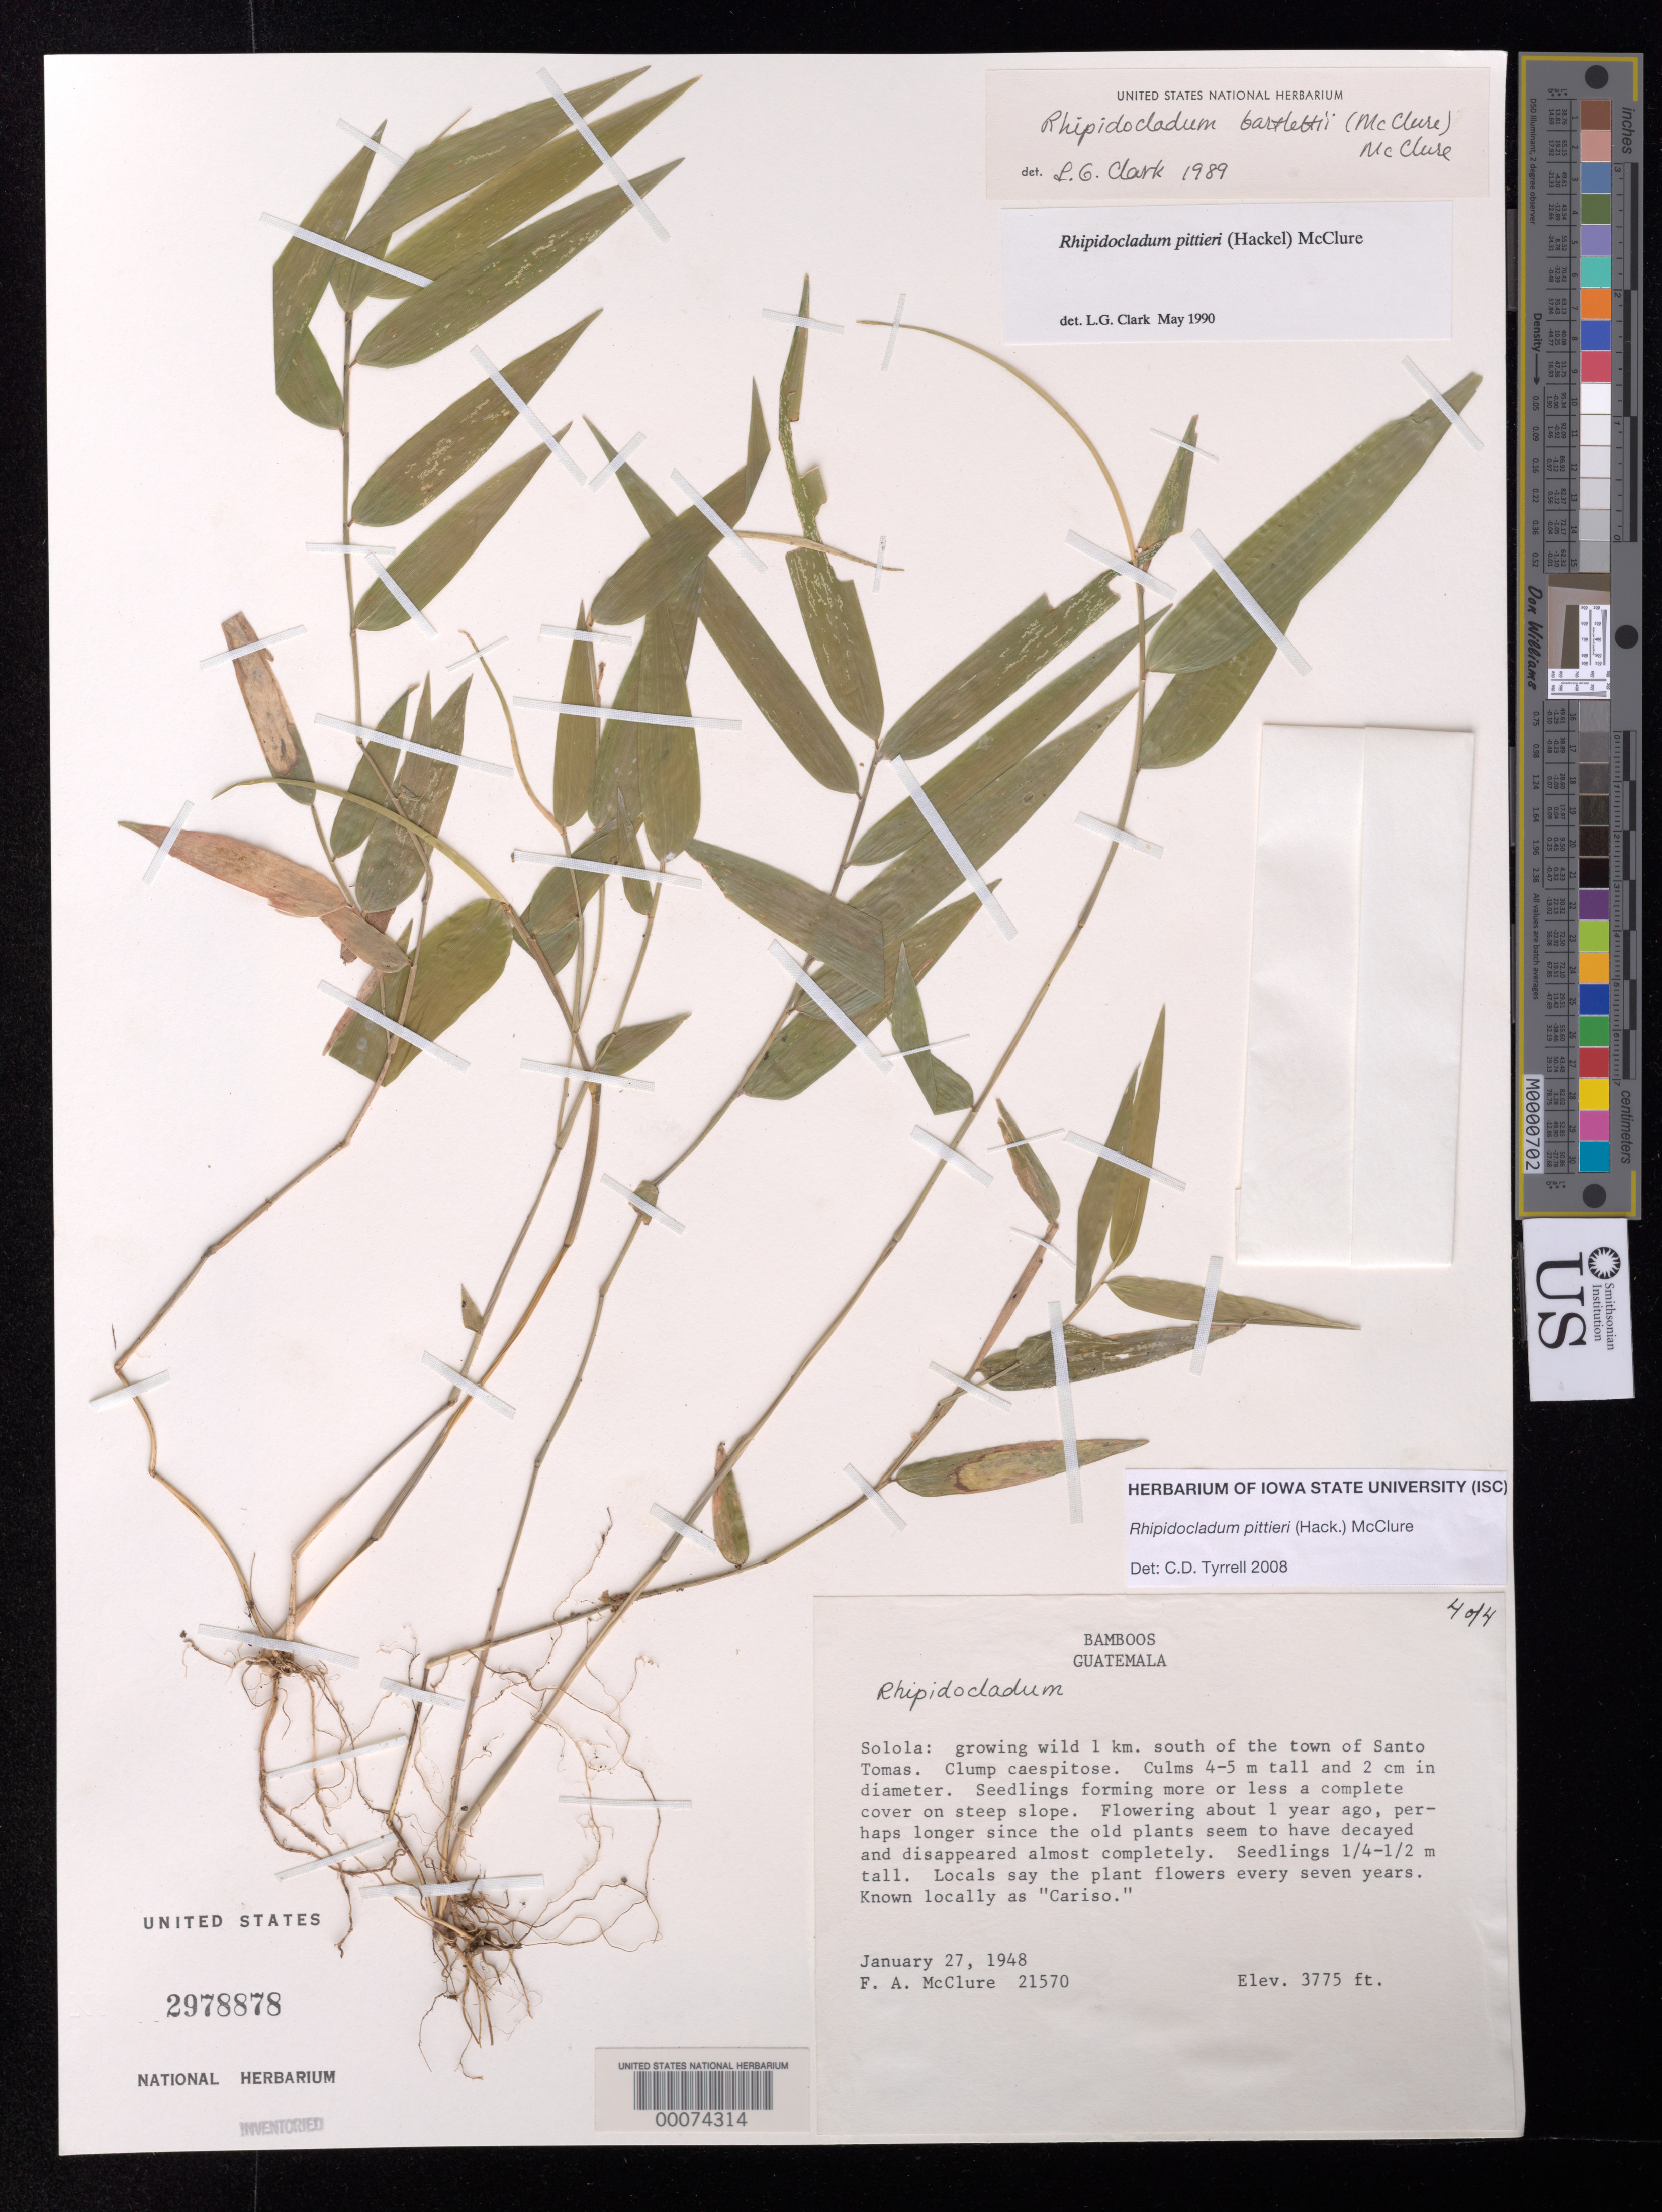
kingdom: Plantae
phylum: Tracheophyta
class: Liliopsida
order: Poales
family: Poaceae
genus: Rhipidocladum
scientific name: Rhipidocladum pittieri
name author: (J. Hack.) McClure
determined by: Tyrrell, C. D.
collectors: F. A. McClure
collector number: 21570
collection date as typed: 27 Jan 1948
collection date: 1948-01-27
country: Guatemala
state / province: Sololá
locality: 1 km S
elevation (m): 1151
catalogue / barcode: US 2978878